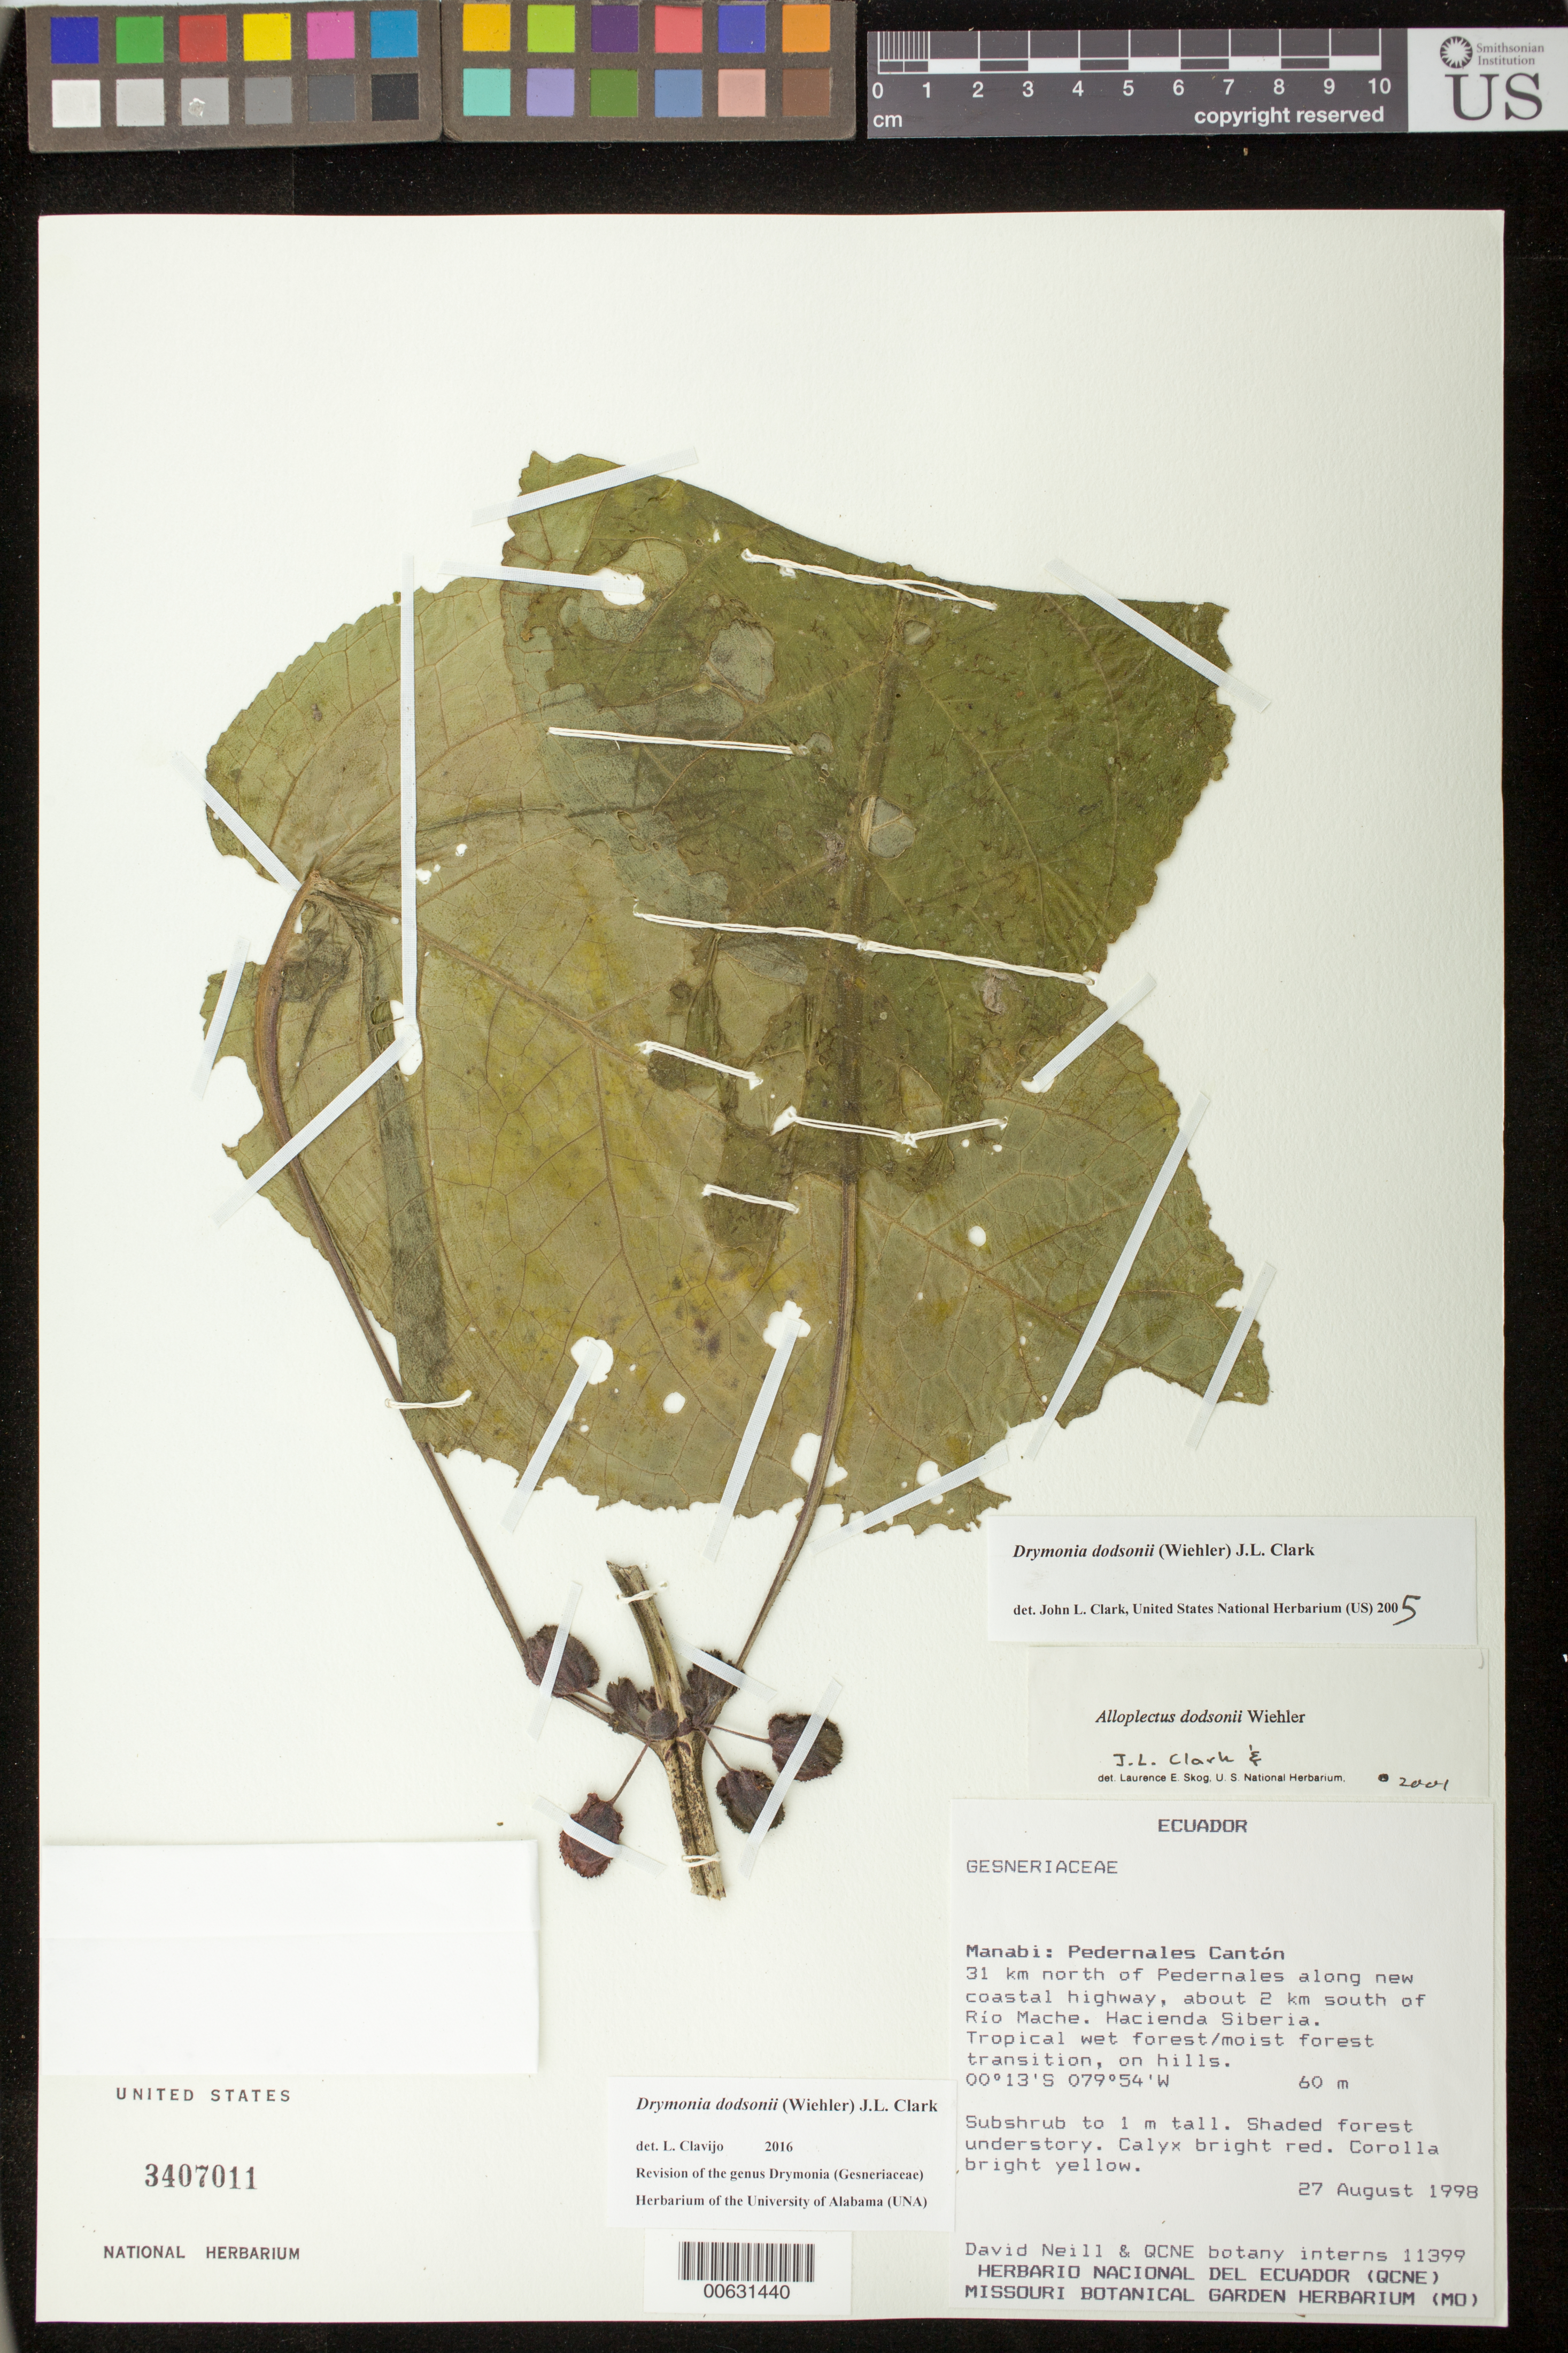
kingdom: Plantae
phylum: Tracheophyta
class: Magnoliopsida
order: Lamiales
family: Gesneriaceae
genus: Drymonia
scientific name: Drymonia dodsonii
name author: (Wiehler) J.L. Clark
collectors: D. A. Neill & QCNE botany interns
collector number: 11399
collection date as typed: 27 Aug 1998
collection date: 1998-08-27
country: Ecuador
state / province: Manabí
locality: Pedernales Cantón, 31 km north of Pedernales along new coastal highway, about 2 km south of Rio Mache, Hacienda Siberia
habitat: Tropical wet forest/moist forest transition, on hills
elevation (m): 60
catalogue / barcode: US 3407011